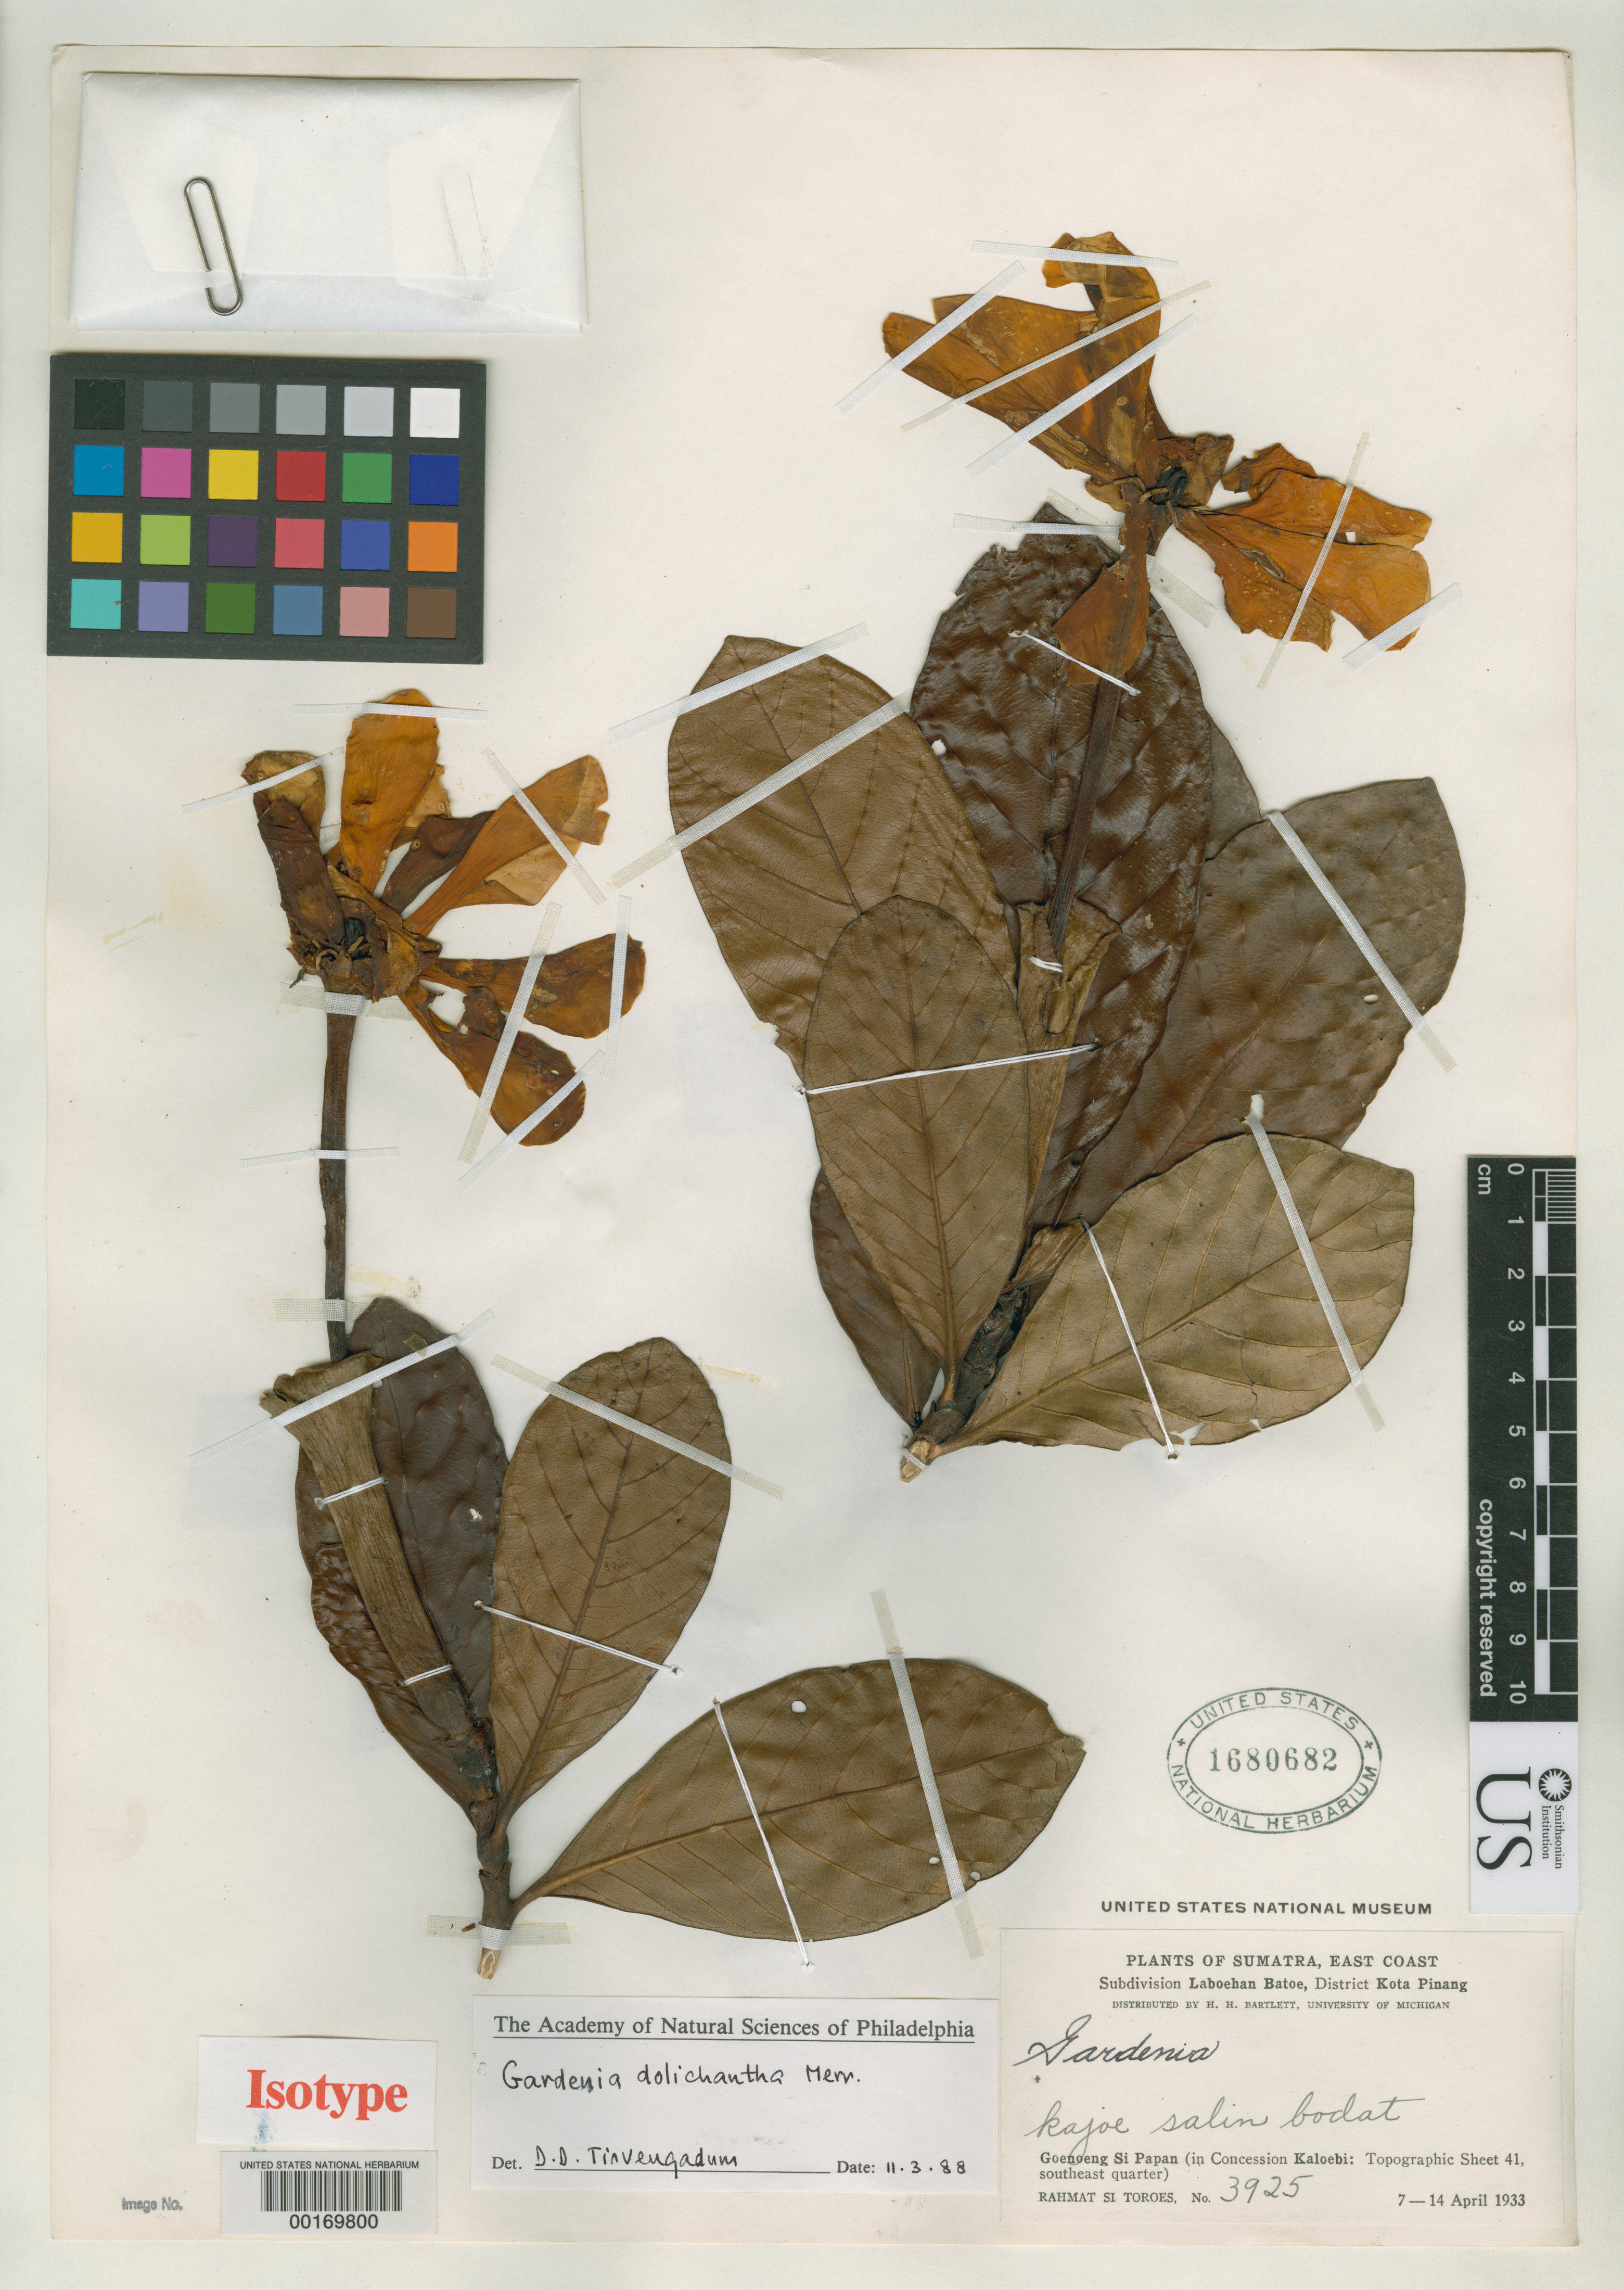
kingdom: Plantae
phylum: Tracheophyta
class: Magnoliopsida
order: Gentianales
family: Rubiaceae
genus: Gardenia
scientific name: Gardenia dolichantha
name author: Merr.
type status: Isotype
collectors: Rahmat Si Boeea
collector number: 3925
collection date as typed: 07 Apr 1933 to 14 Apr 1933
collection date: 1933-04-07/1933-04-14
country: Indonesia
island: Sumatra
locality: Laboehan Batoe Subdiv., Kota Pinang District, Goenoeng Si Papan (in concession Kaloebi: topographic sheet 41, SW quarter).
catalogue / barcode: US 1680682